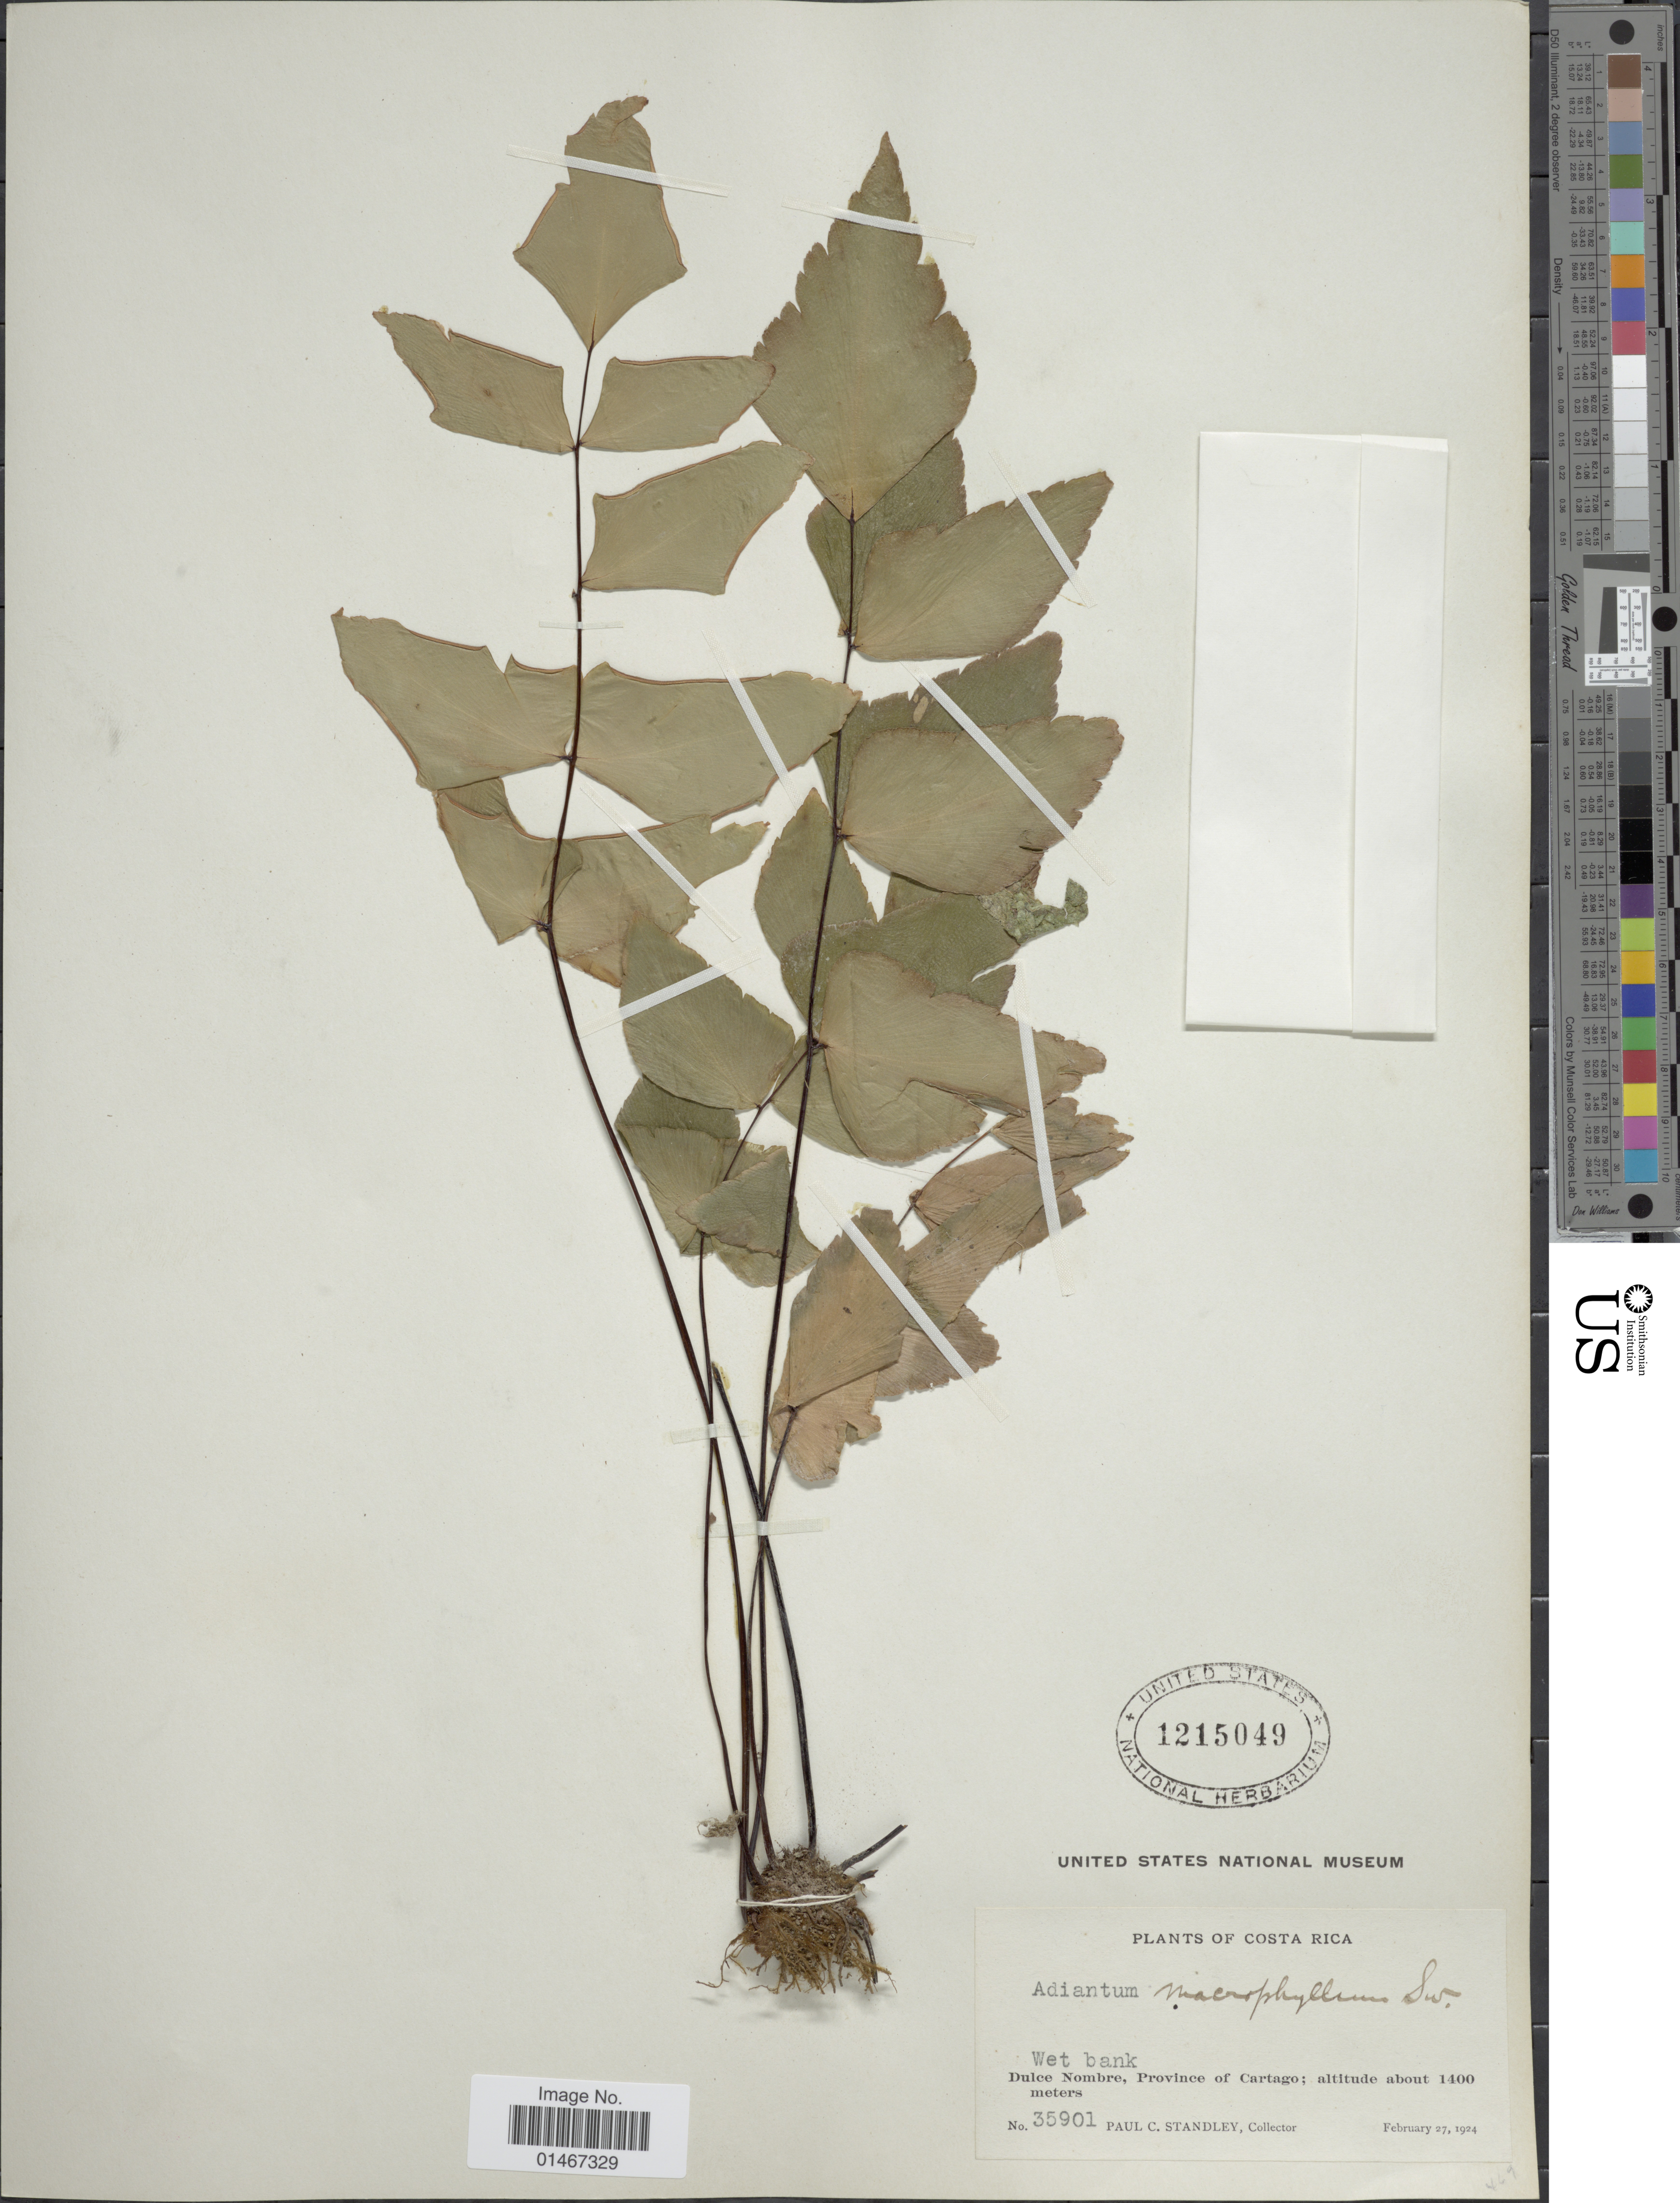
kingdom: Plantae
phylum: Tracheophyta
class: Polypodiopsida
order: Polypodiales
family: Pteridaceae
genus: Adiantum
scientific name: Adiantum macrophyllum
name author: Sw.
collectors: P. C. Standley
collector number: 35901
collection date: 1924-02-27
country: Costa Rica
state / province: Cartago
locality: Dulce Nombre, Province of Cartago.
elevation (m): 1400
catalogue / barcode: US 1215049